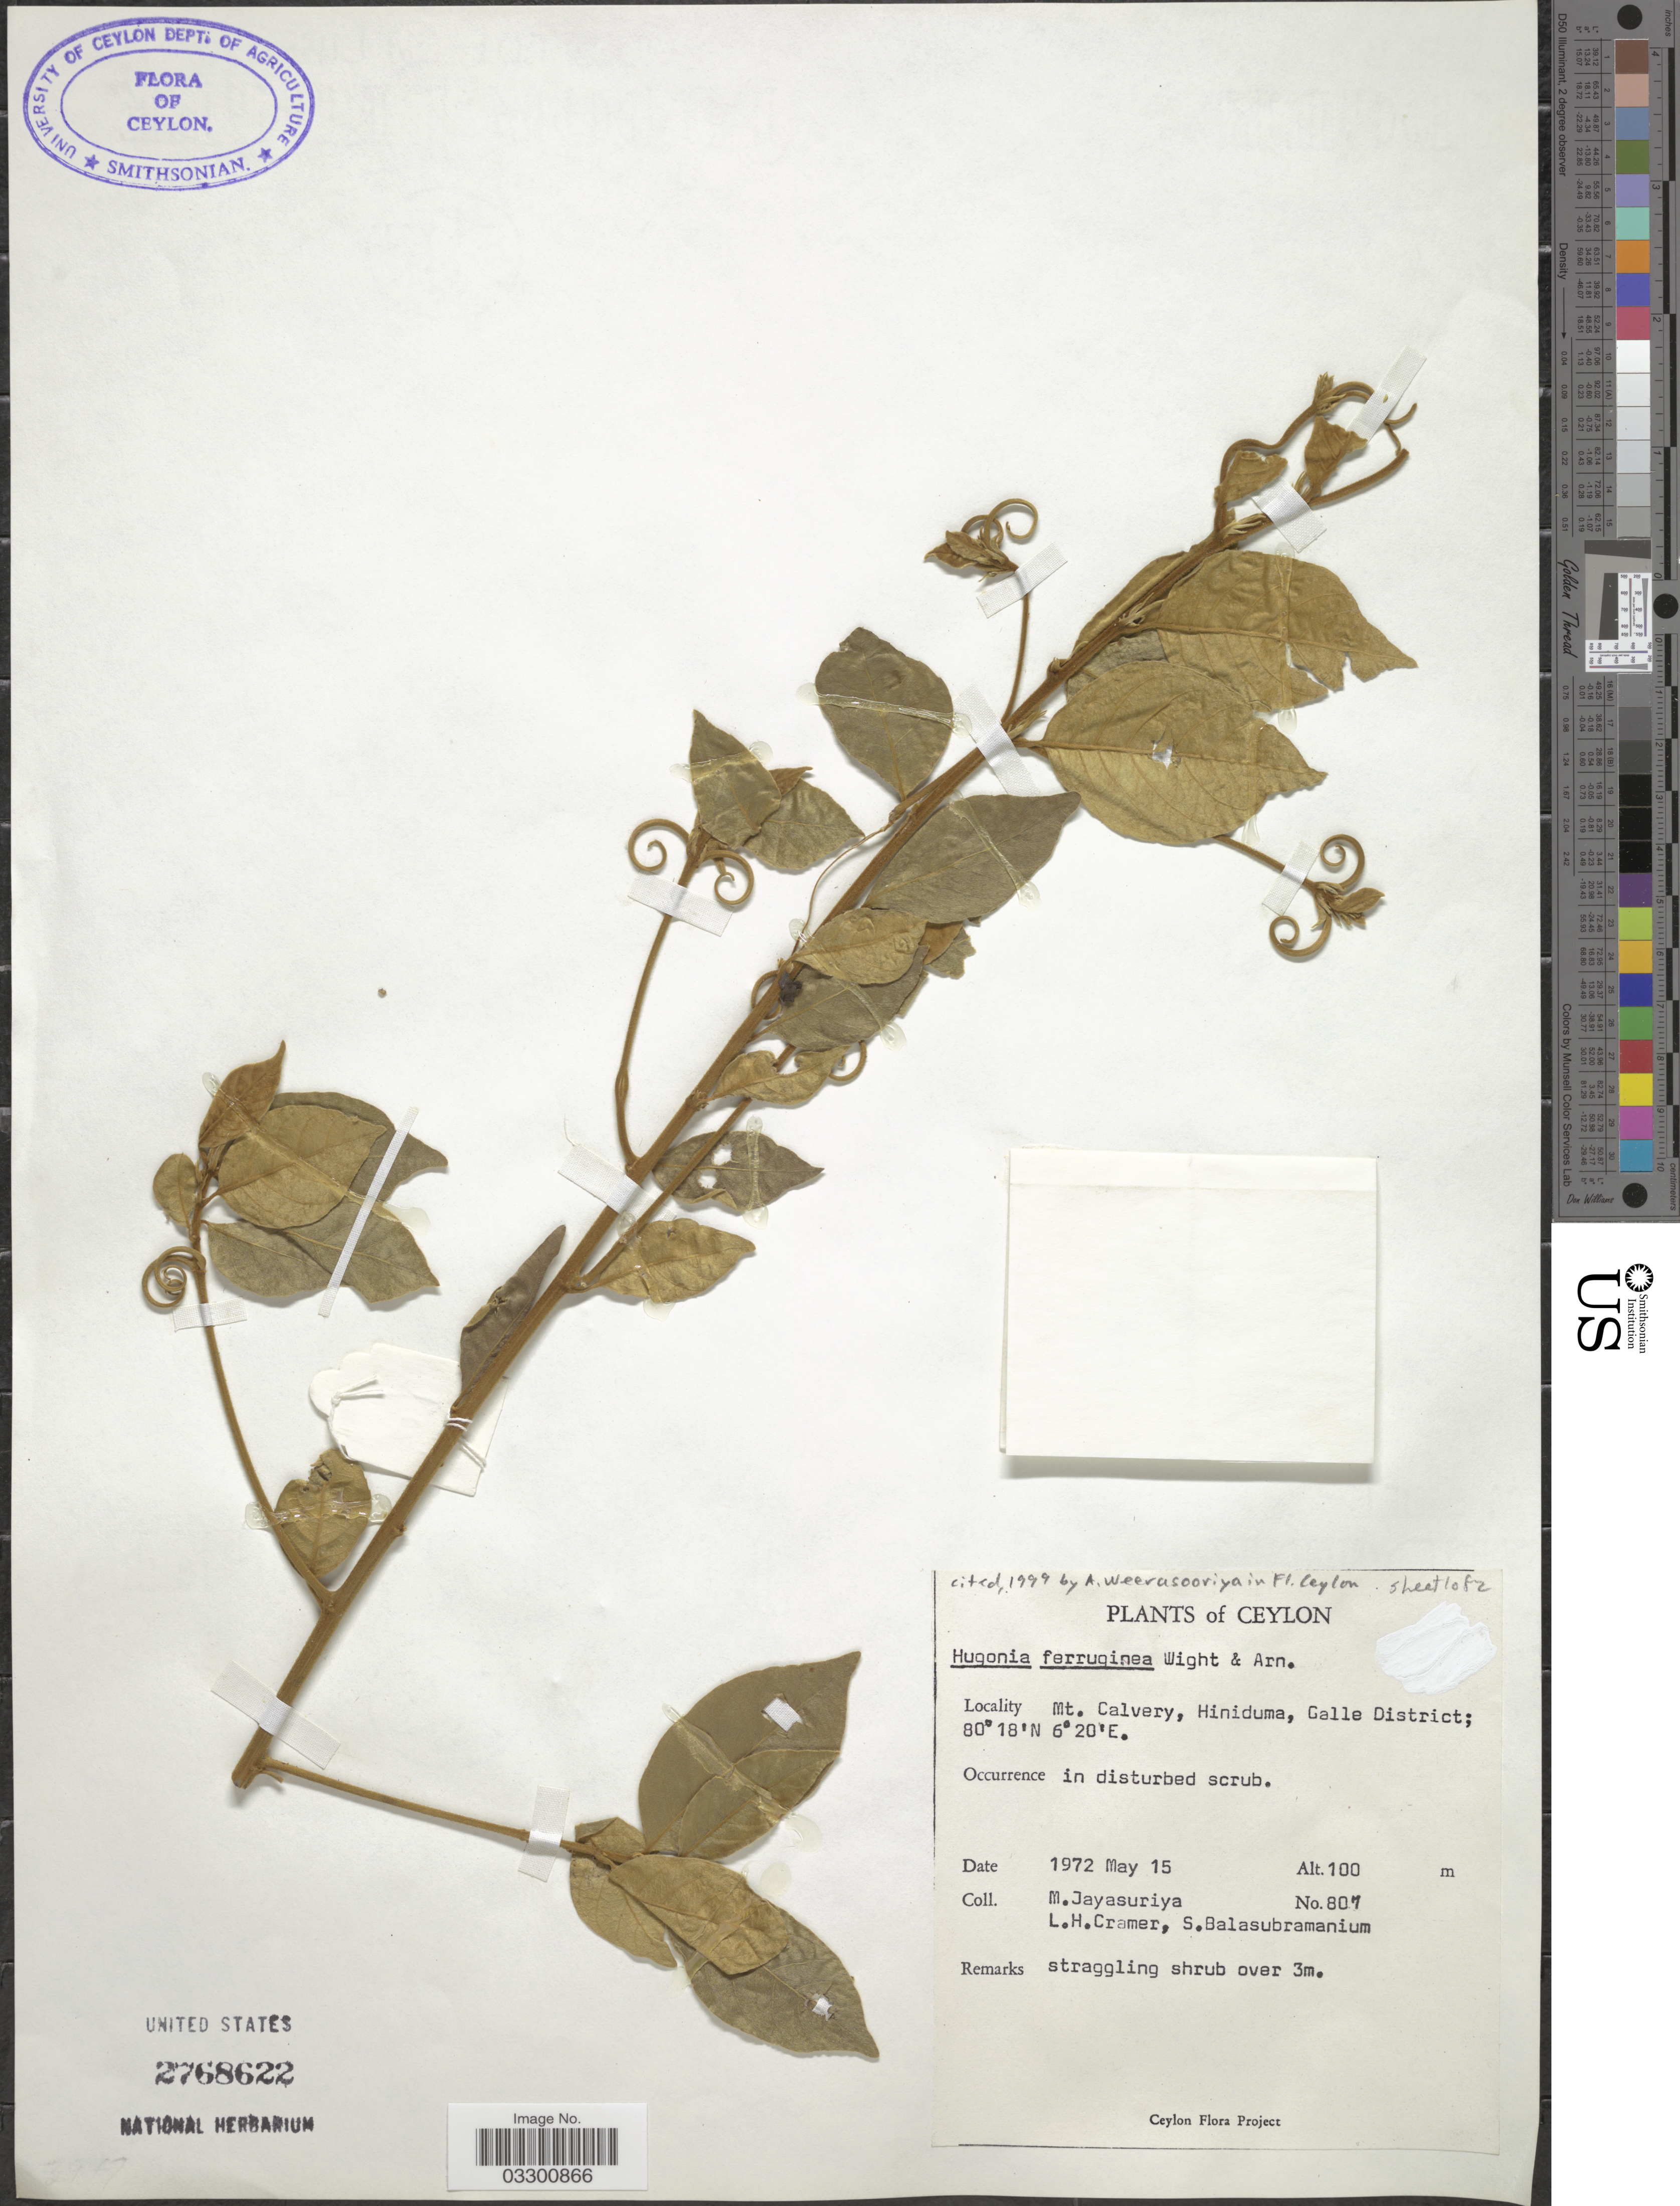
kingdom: Plantae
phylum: Tracheophyta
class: Magnoliopsida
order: Malpighiales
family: Linaceae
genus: Hugonia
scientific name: Hugonia ferruginea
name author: Wight & Arn.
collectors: M. Jayasuriya, L. H. Cramer & S. Balasubramanium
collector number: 807*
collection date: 1972-05-15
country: Sri Lanka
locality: Ceylon, Mt. Calvery, Hiniduma, Galle District.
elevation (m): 100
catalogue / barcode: US 2768622